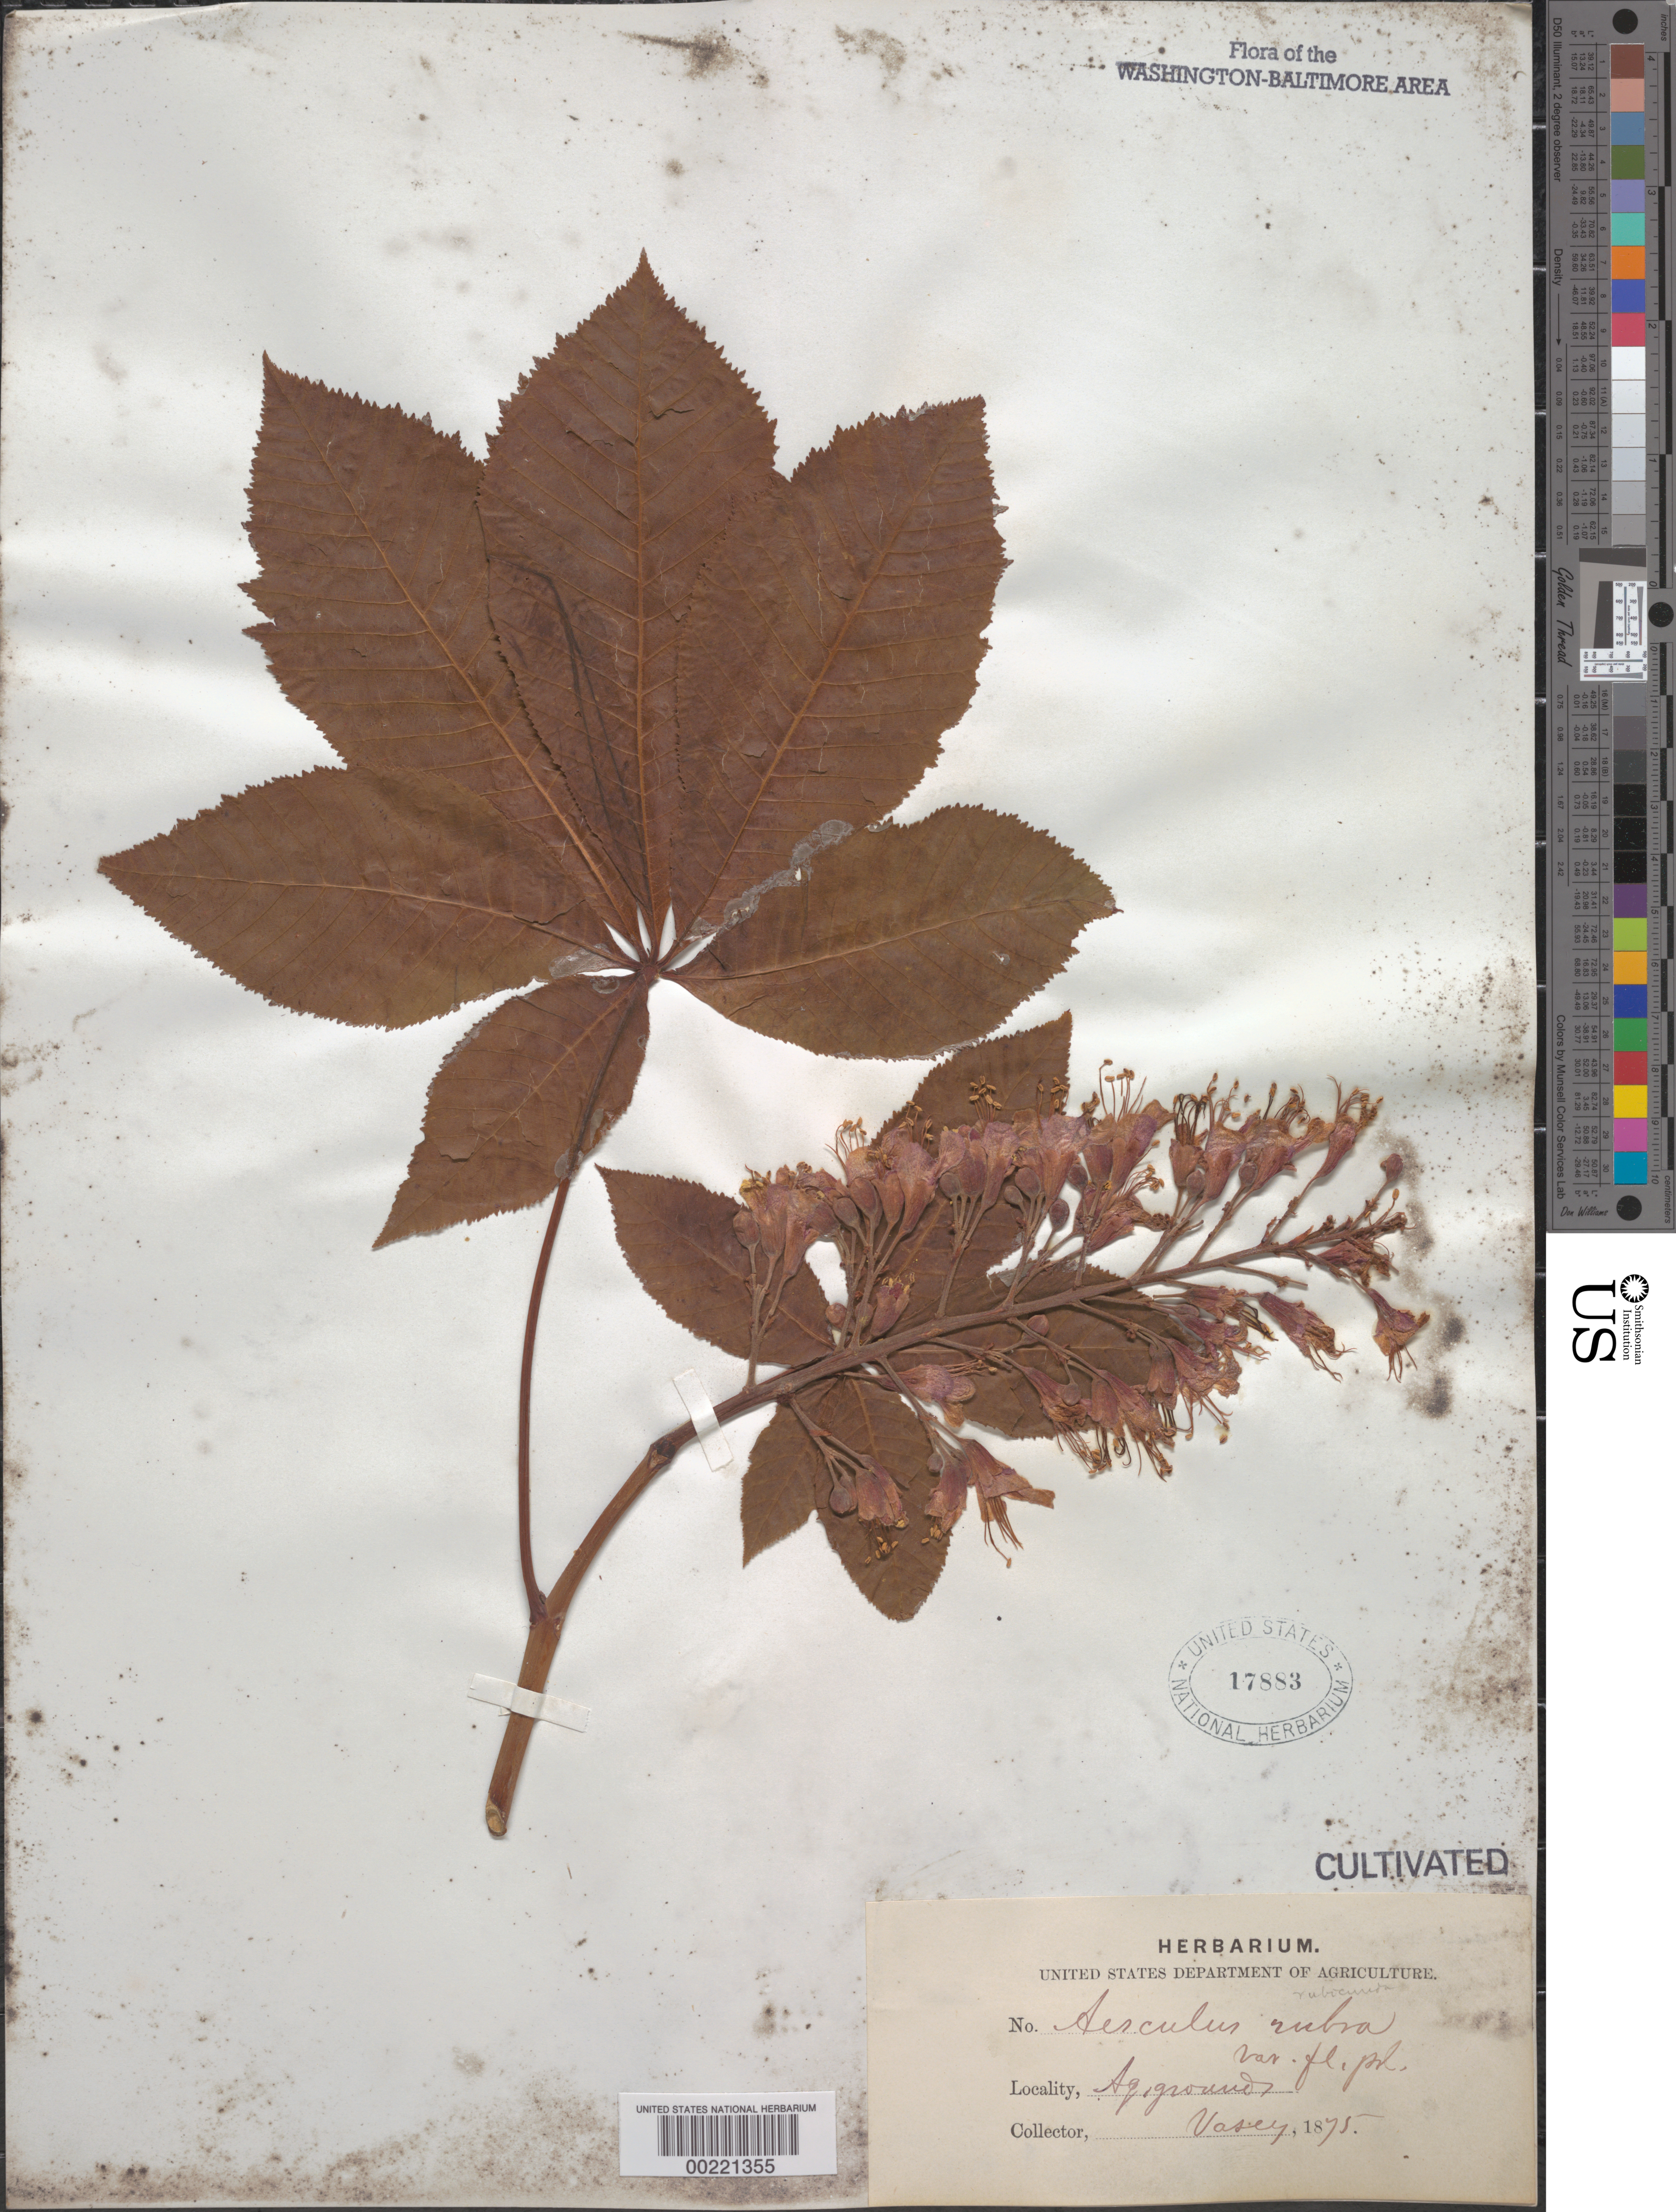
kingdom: Plantae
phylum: Tracheophyta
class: Magnoliopsida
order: Sapindales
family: Sapindaceae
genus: Aesculus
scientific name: Aesculus x carnea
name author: J. Zeyh.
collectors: G. R. Vasey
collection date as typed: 1875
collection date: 1875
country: United States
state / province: District of Columbia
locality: Department of Agriculture grounds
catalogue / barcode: US 17883